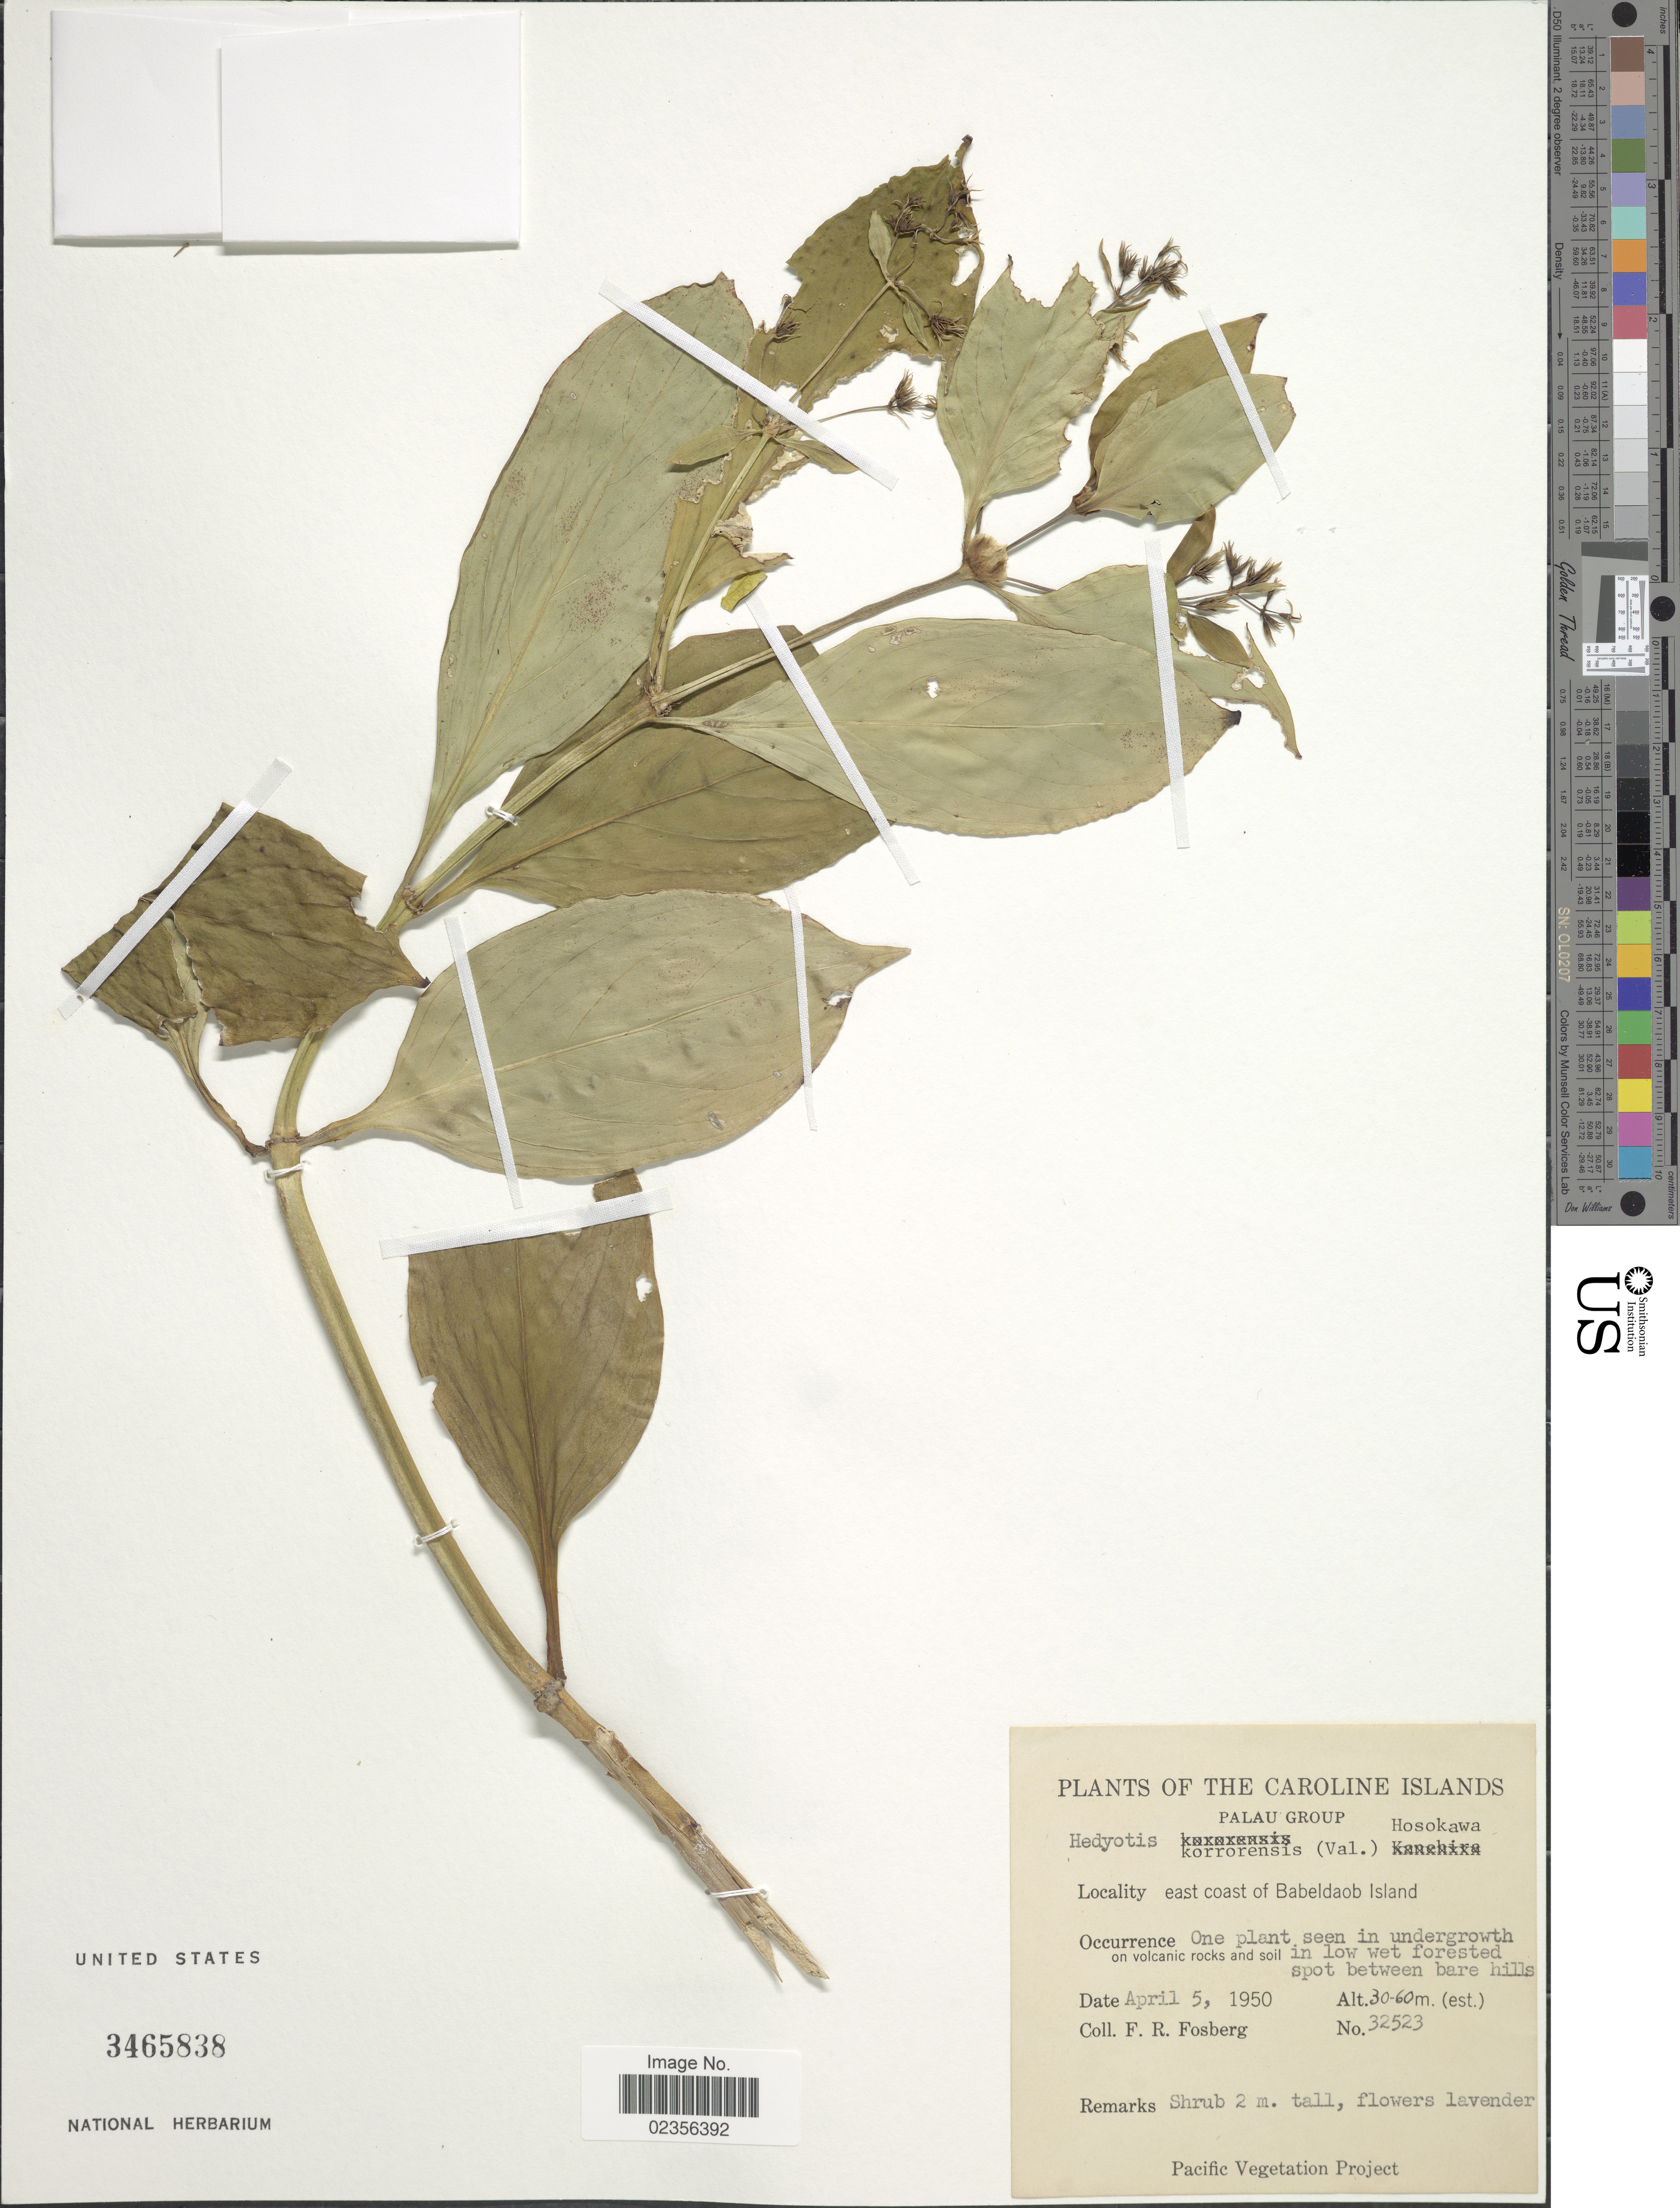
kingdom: Plantae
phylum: Tracheophyta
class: Magnoliopsida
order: Gentianales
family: Rubiaceae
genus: Hedyotis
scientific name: Hedyotis korrorensis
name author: Hosok.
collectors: F. R. Fosberg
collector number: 32523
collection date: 1950-04-05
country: Palau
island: Babeldaob [Babelthuap]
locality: East coast of Babeldaob Island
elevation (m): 30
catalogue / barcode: US 3465838